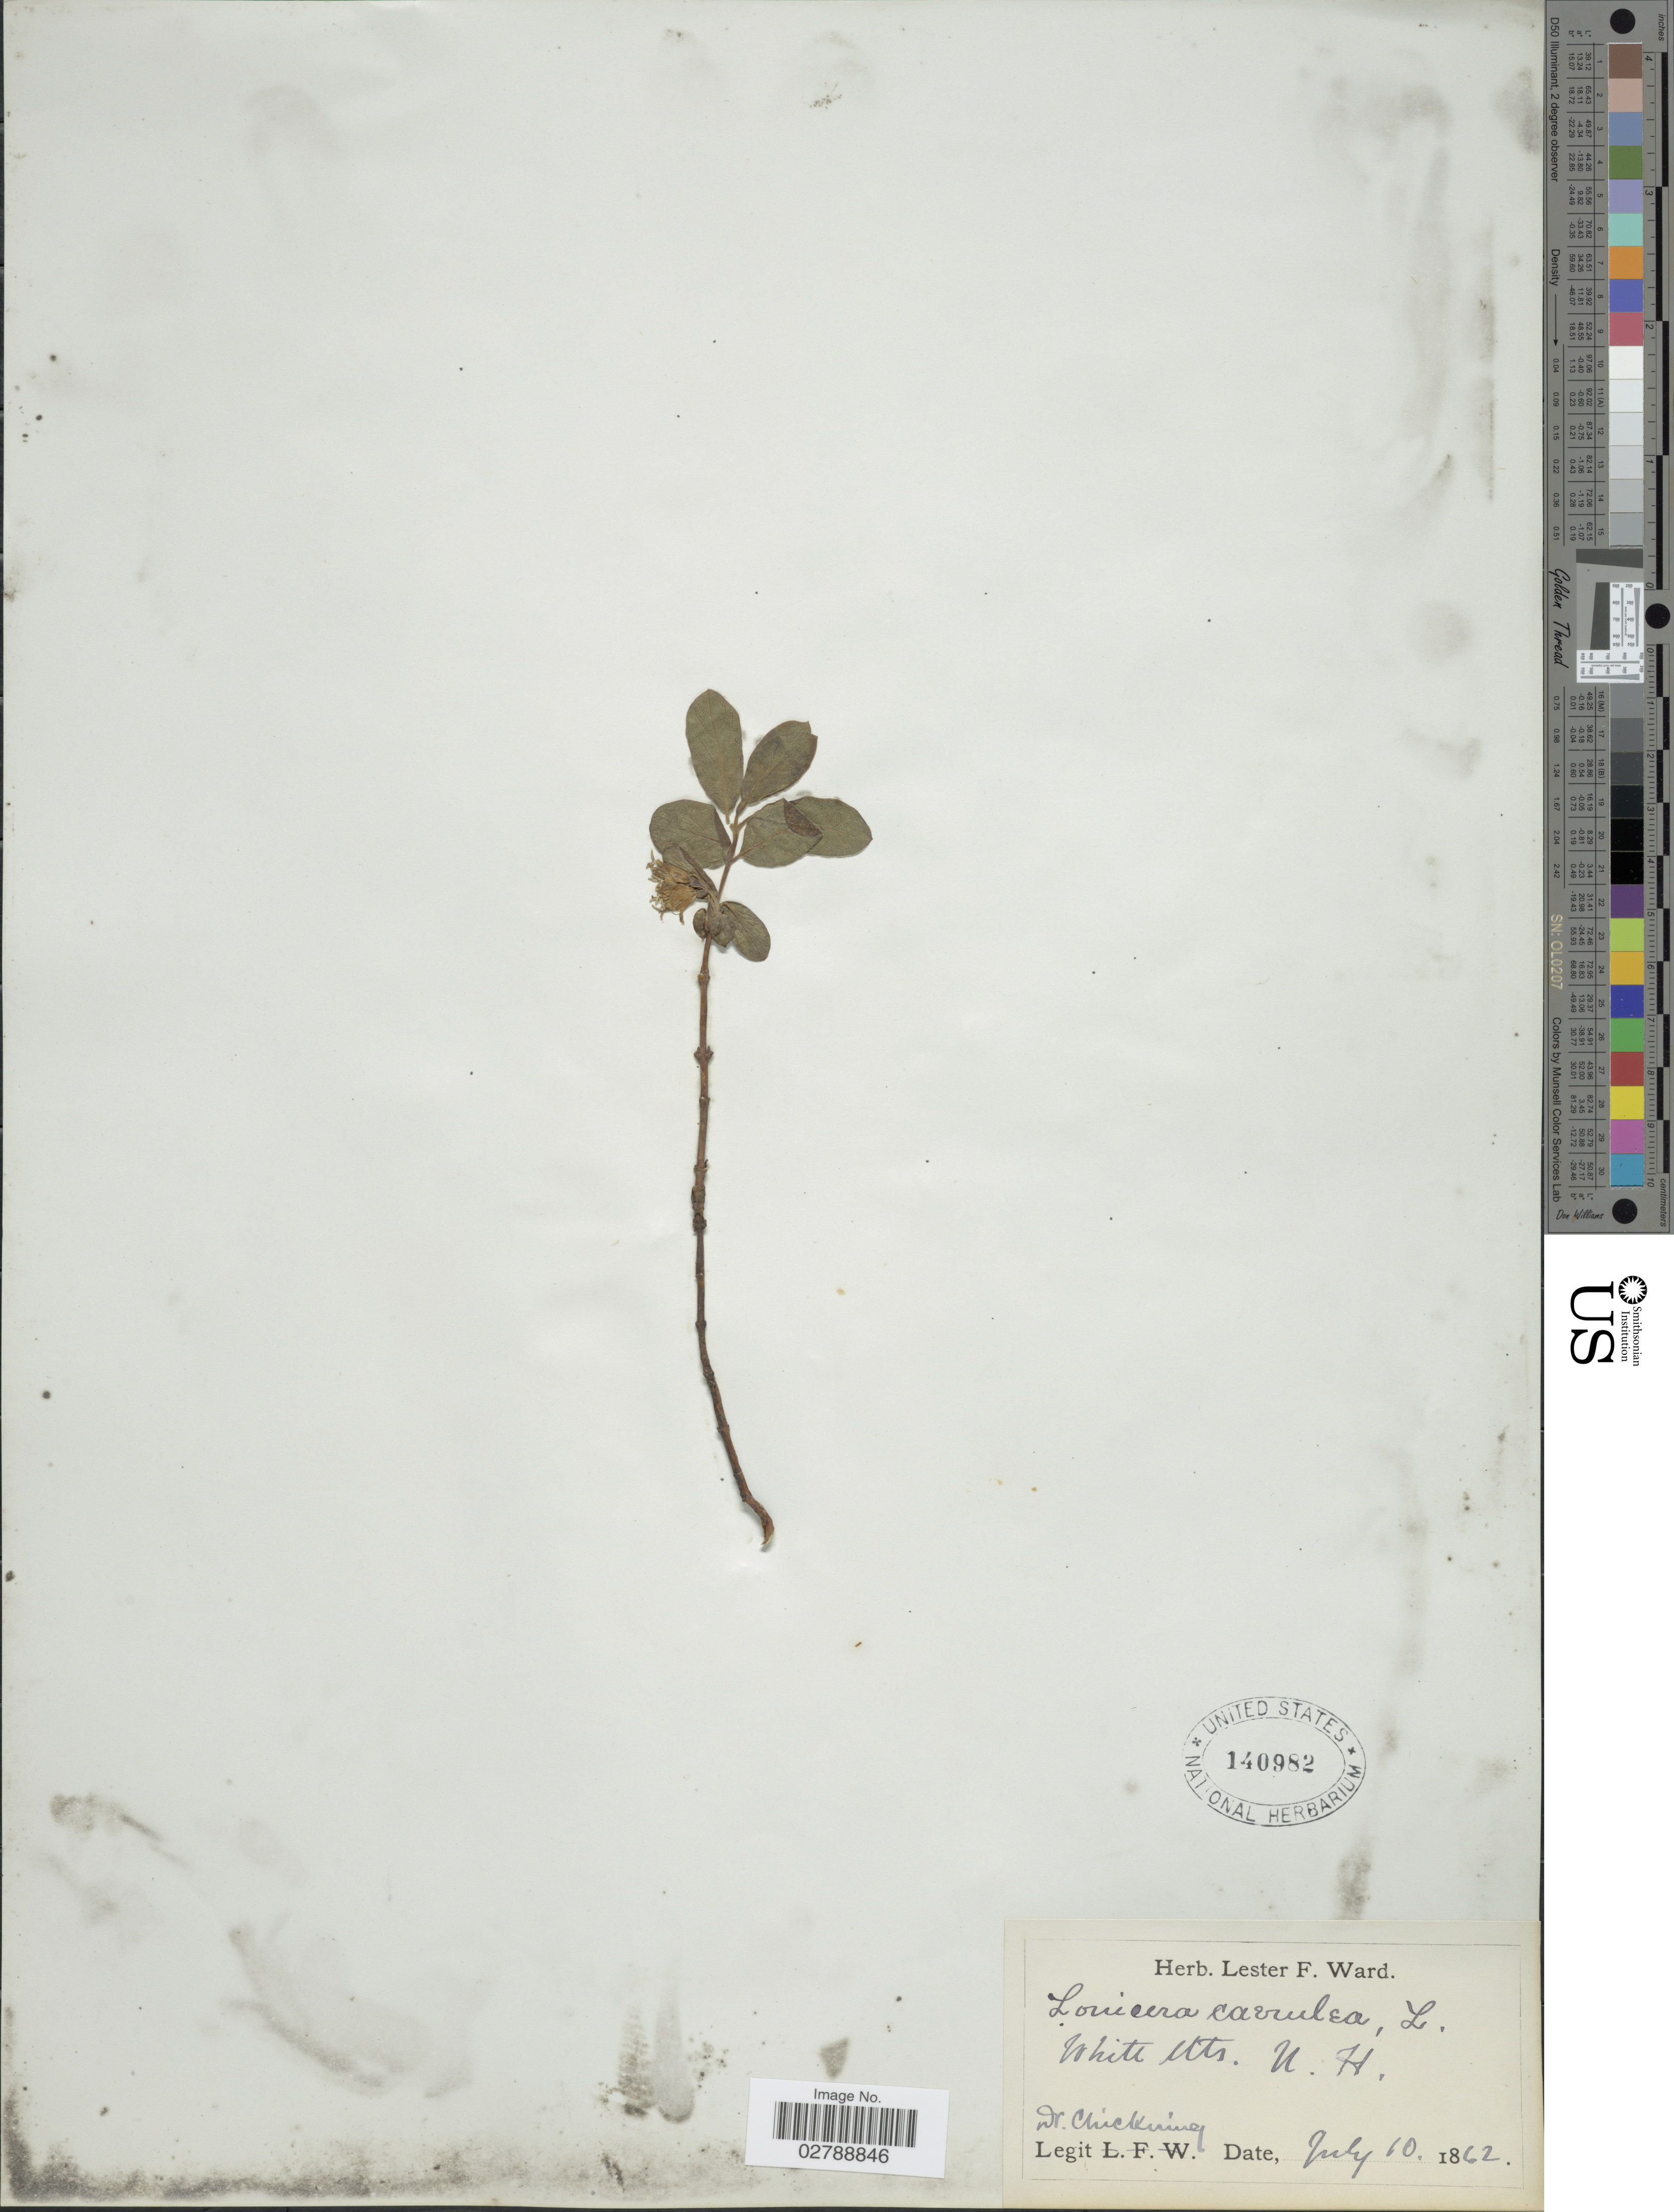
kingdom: Plantae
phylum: Tracheophyta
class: Magnoliopsida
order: Dipsacales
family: Caprifoliaceae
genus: Lonicera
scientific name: Lonicera caerulea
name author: L.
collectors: Chickering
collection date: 1862-07-10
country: United States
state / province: New Hampshire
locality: White Mts.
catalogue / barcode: US 140982